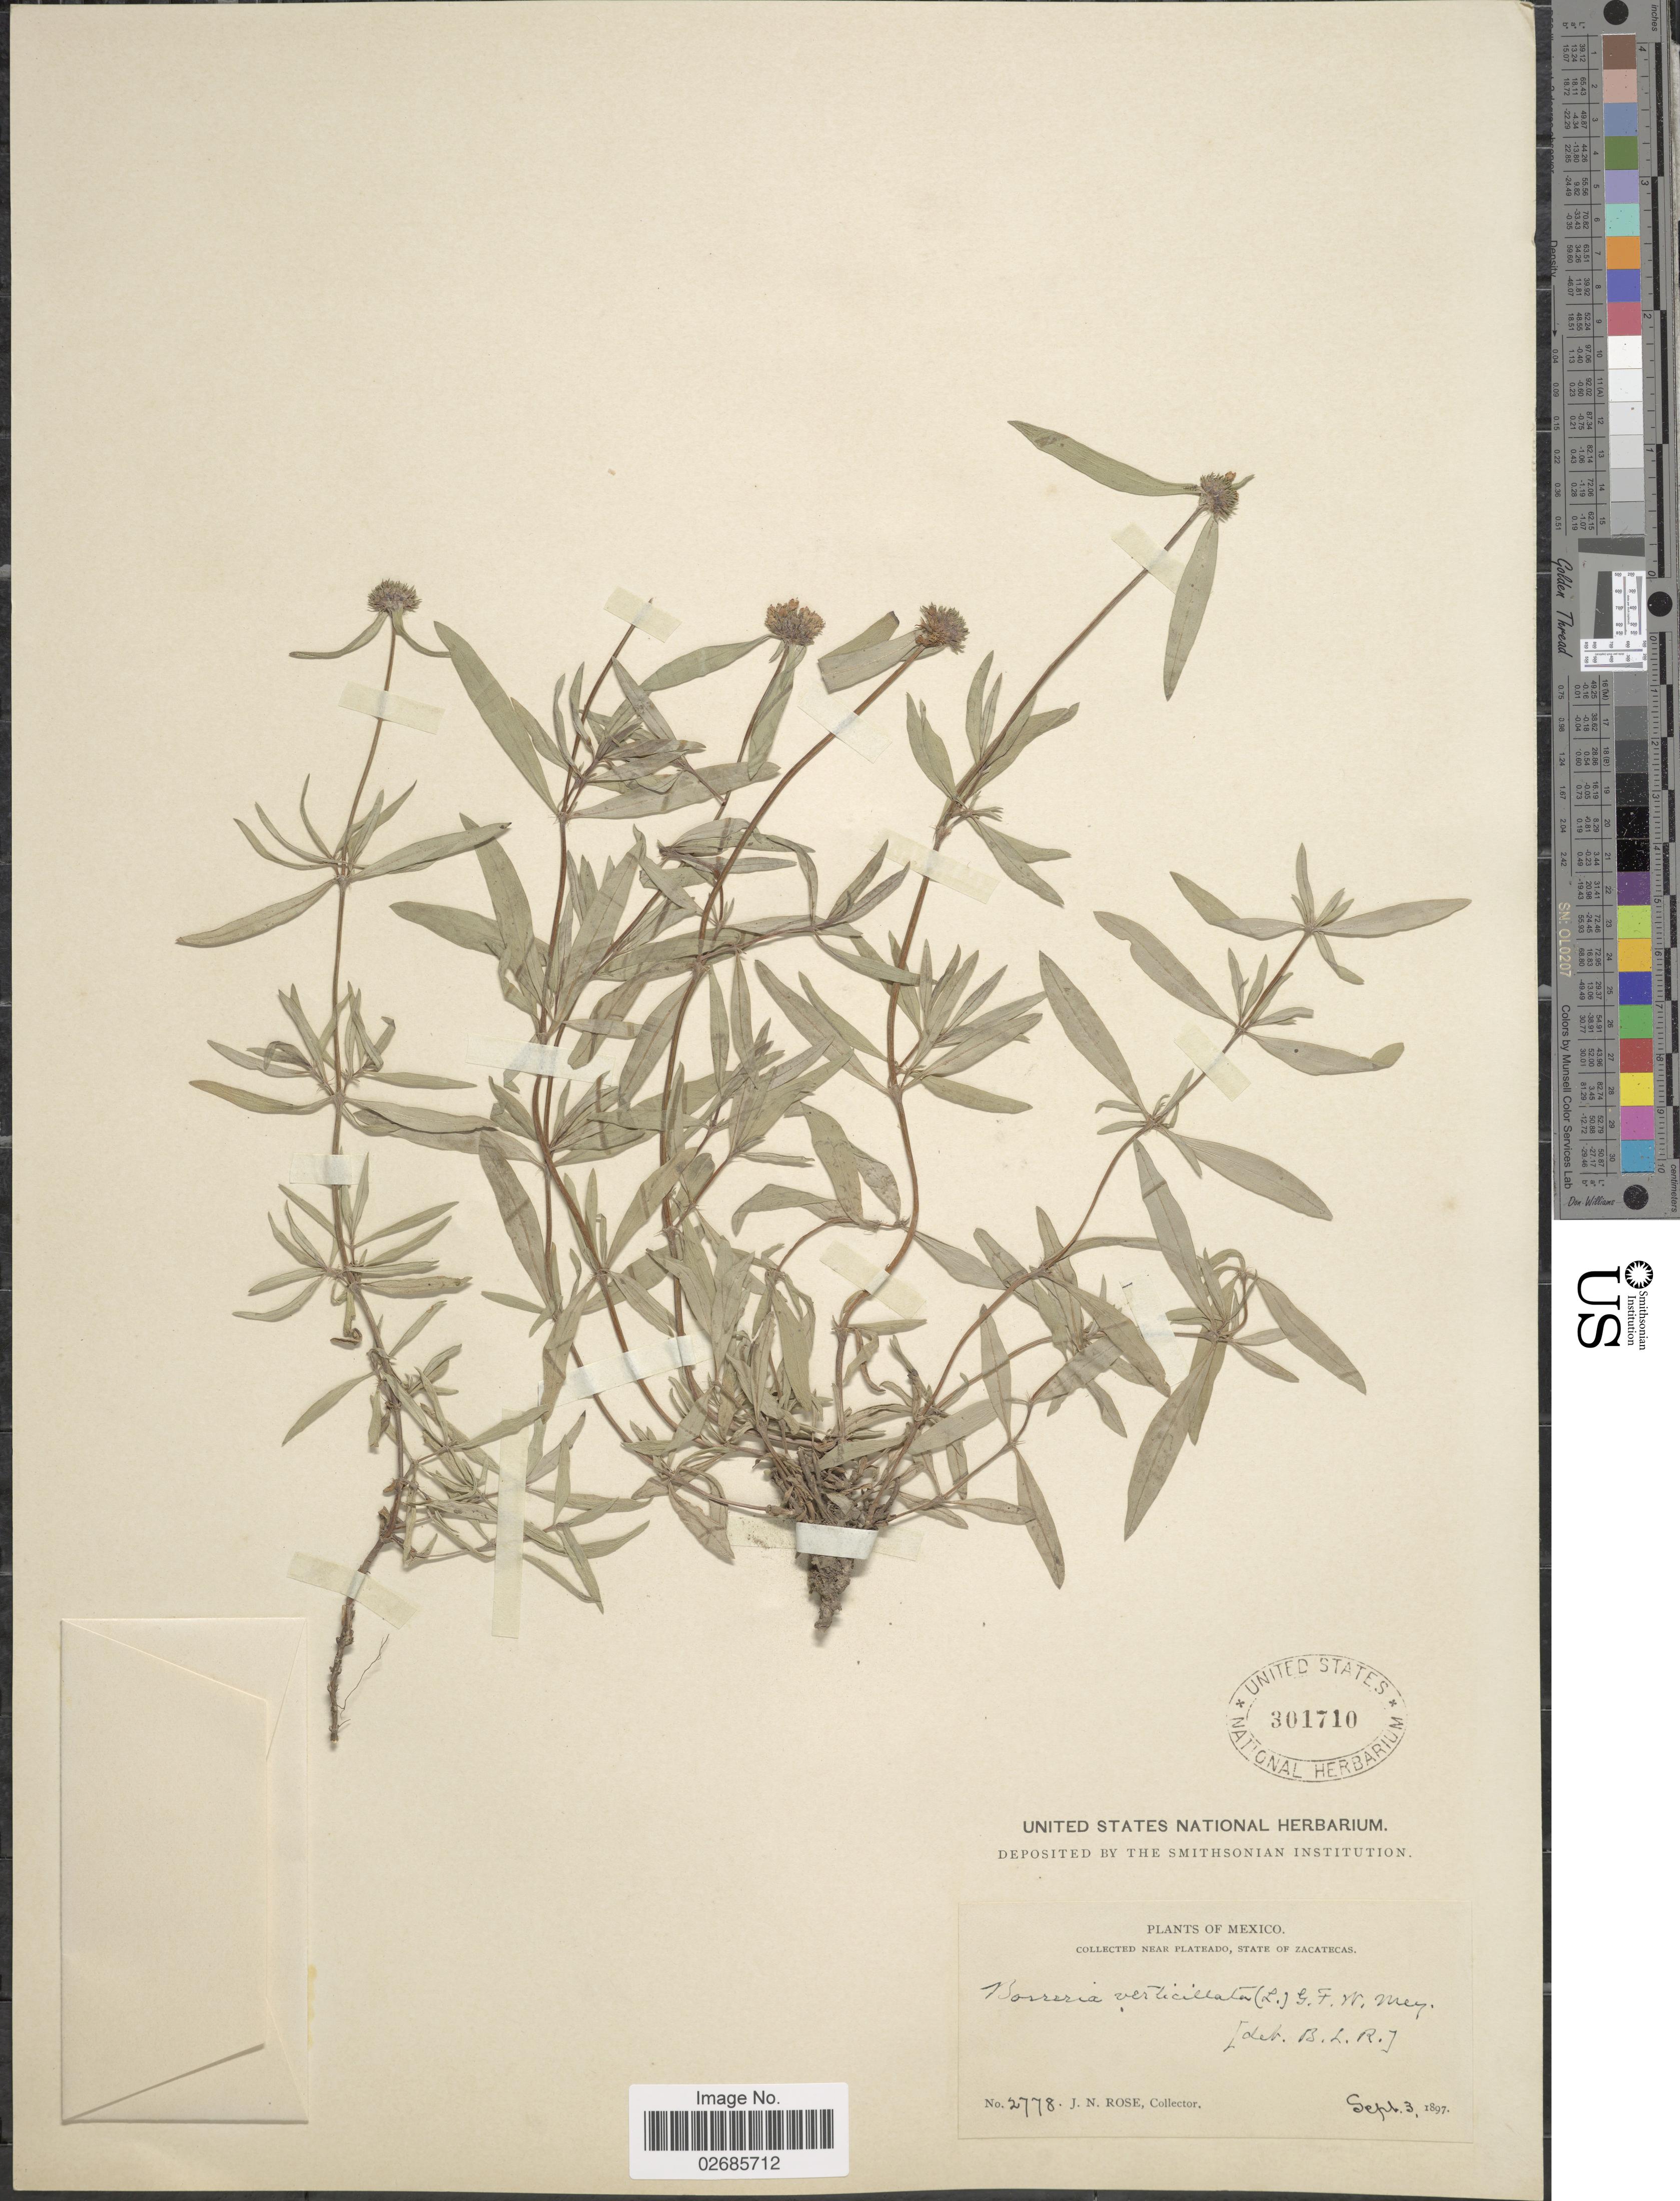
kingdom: Plantae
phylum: Tracheophyta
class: Magnoliopsida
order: Gentianales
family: Rubiaceae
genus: Borreria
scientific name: Borreria verticillata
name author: (L.) G. Mey.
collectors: J. N. Rose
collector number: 2778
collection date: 1897-09-03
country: Mexico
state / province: Zacatecas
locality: Near Plateado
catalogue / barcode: US 301710